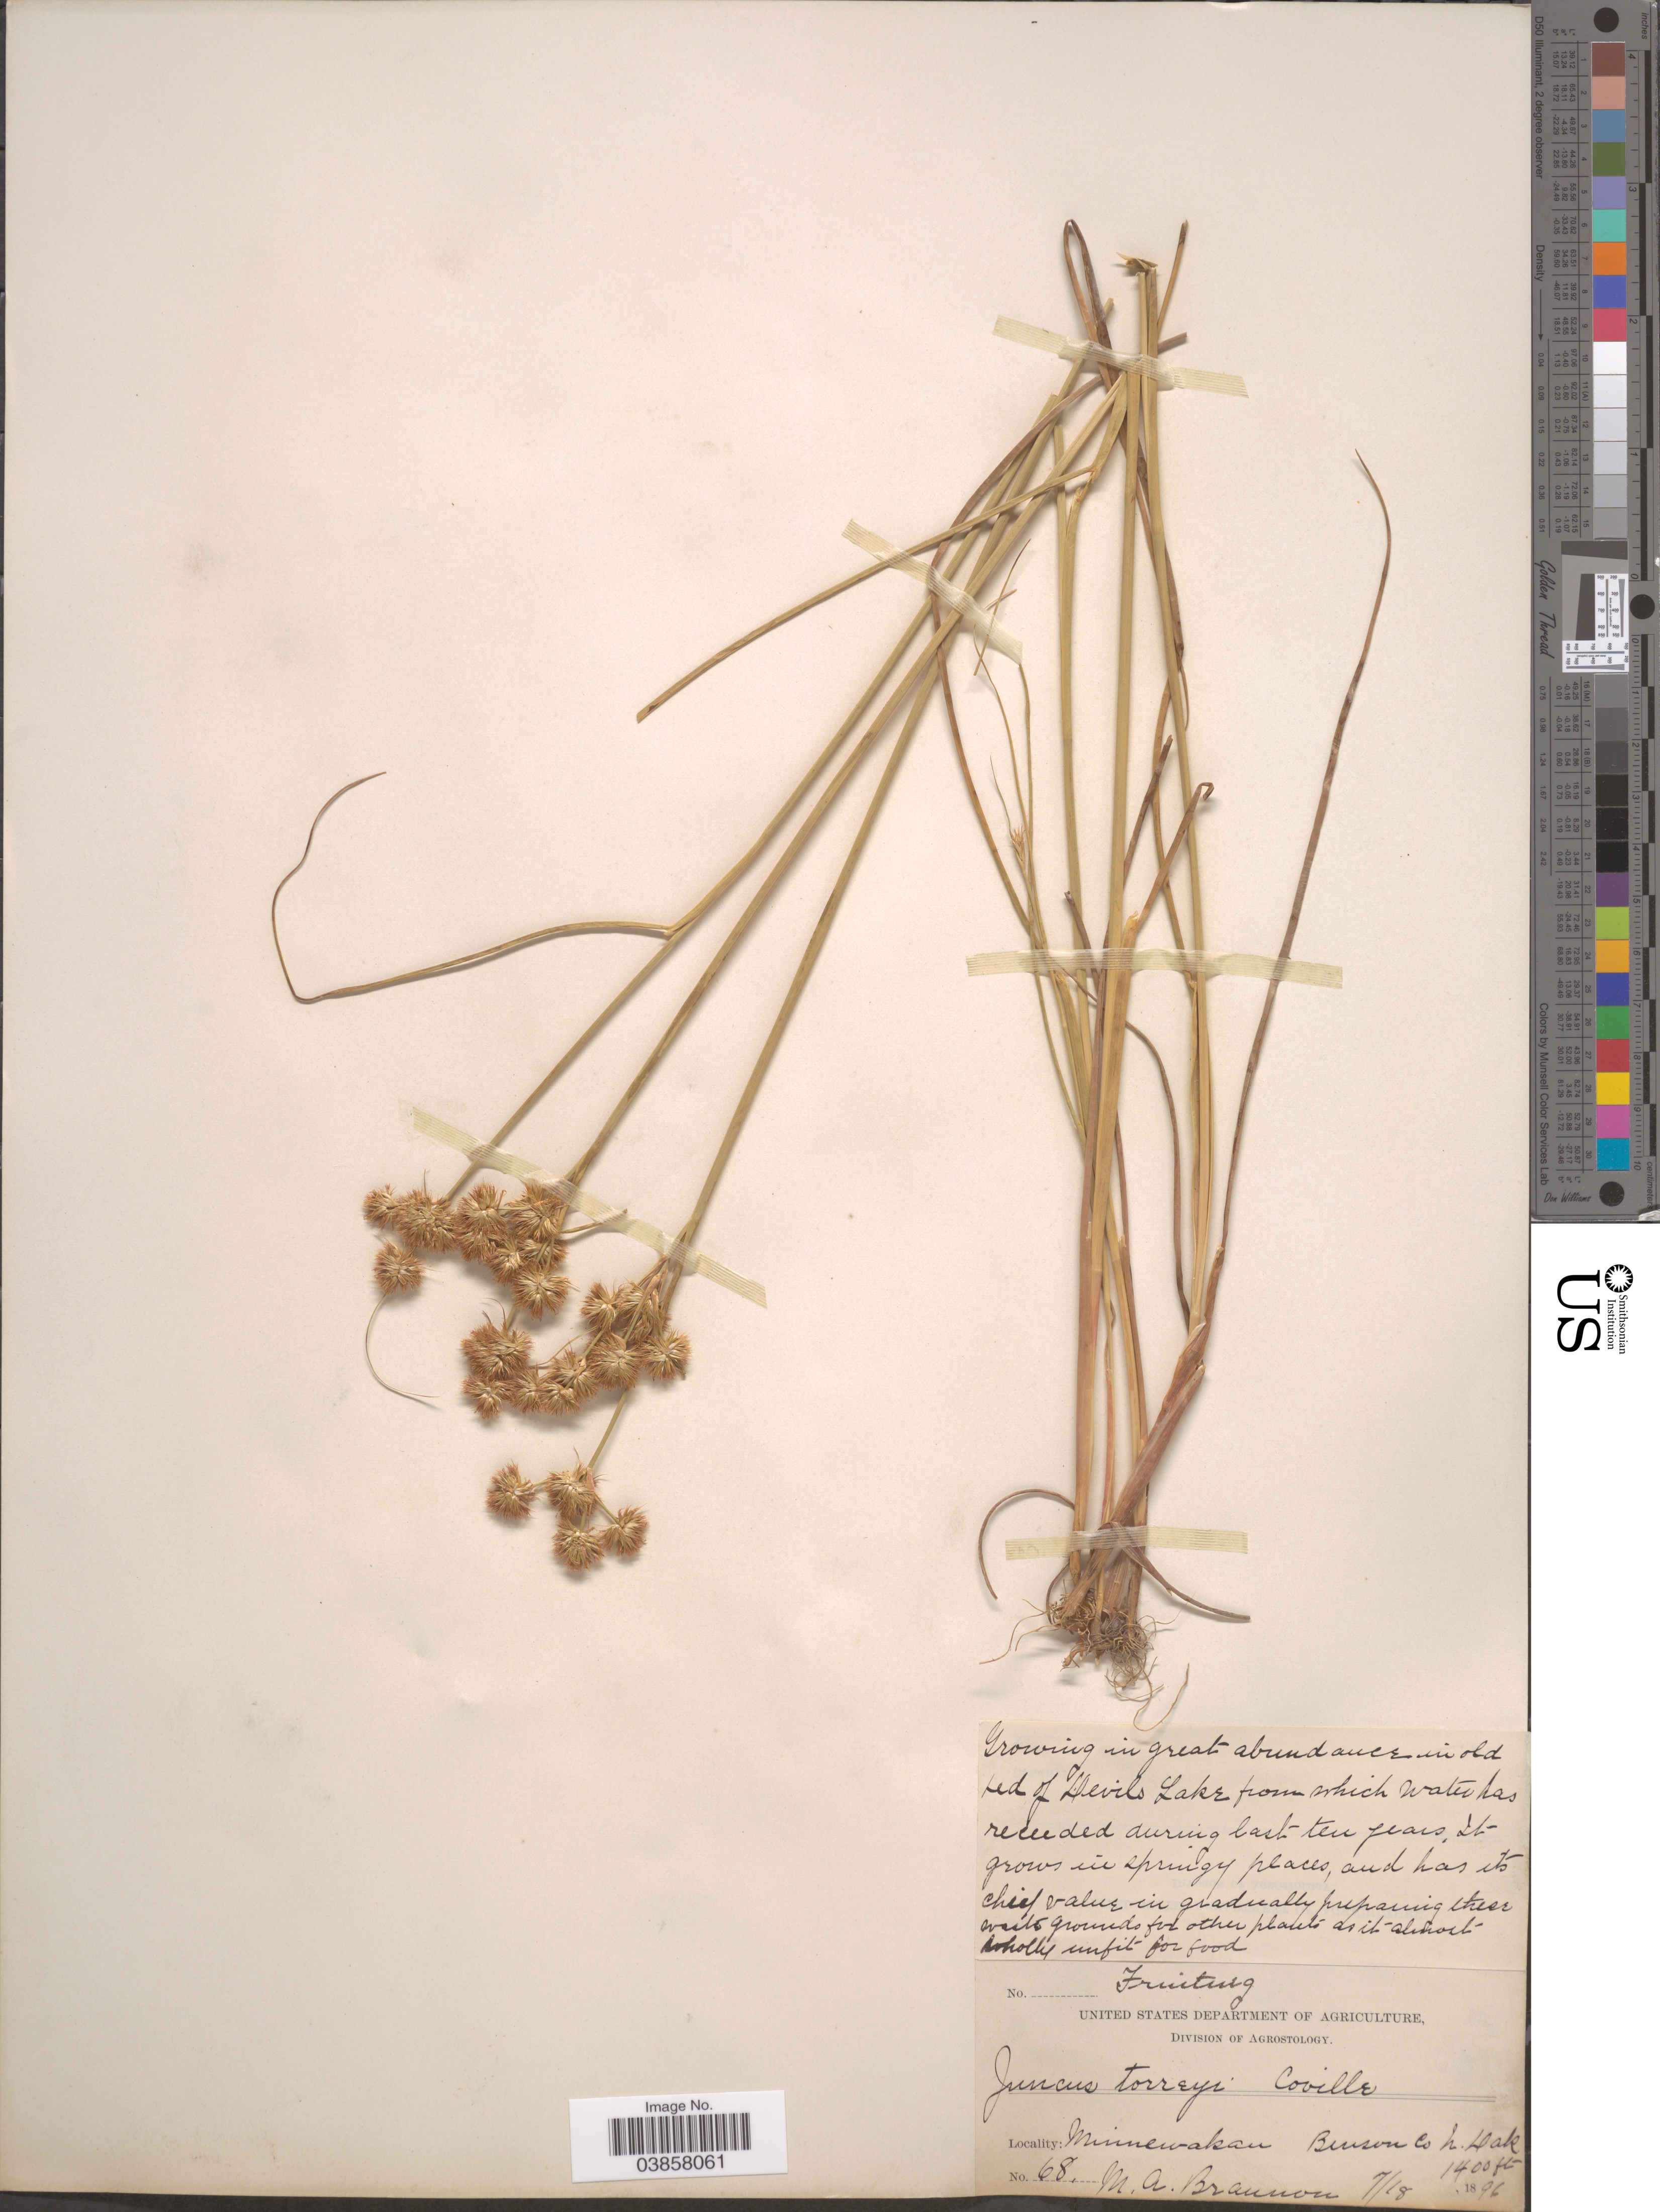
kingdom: Plantae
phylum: Tracheophyta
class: Liliopsida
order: Poales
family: Juncaceae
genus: Juncus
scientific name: Juncus torreyi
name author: Coville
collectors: M. Brannon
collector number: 68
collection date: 1896-07-18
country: United States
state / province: North Dakota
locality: In old bed of Devils Lake. Minnewakan. Benson Co.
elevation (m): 427